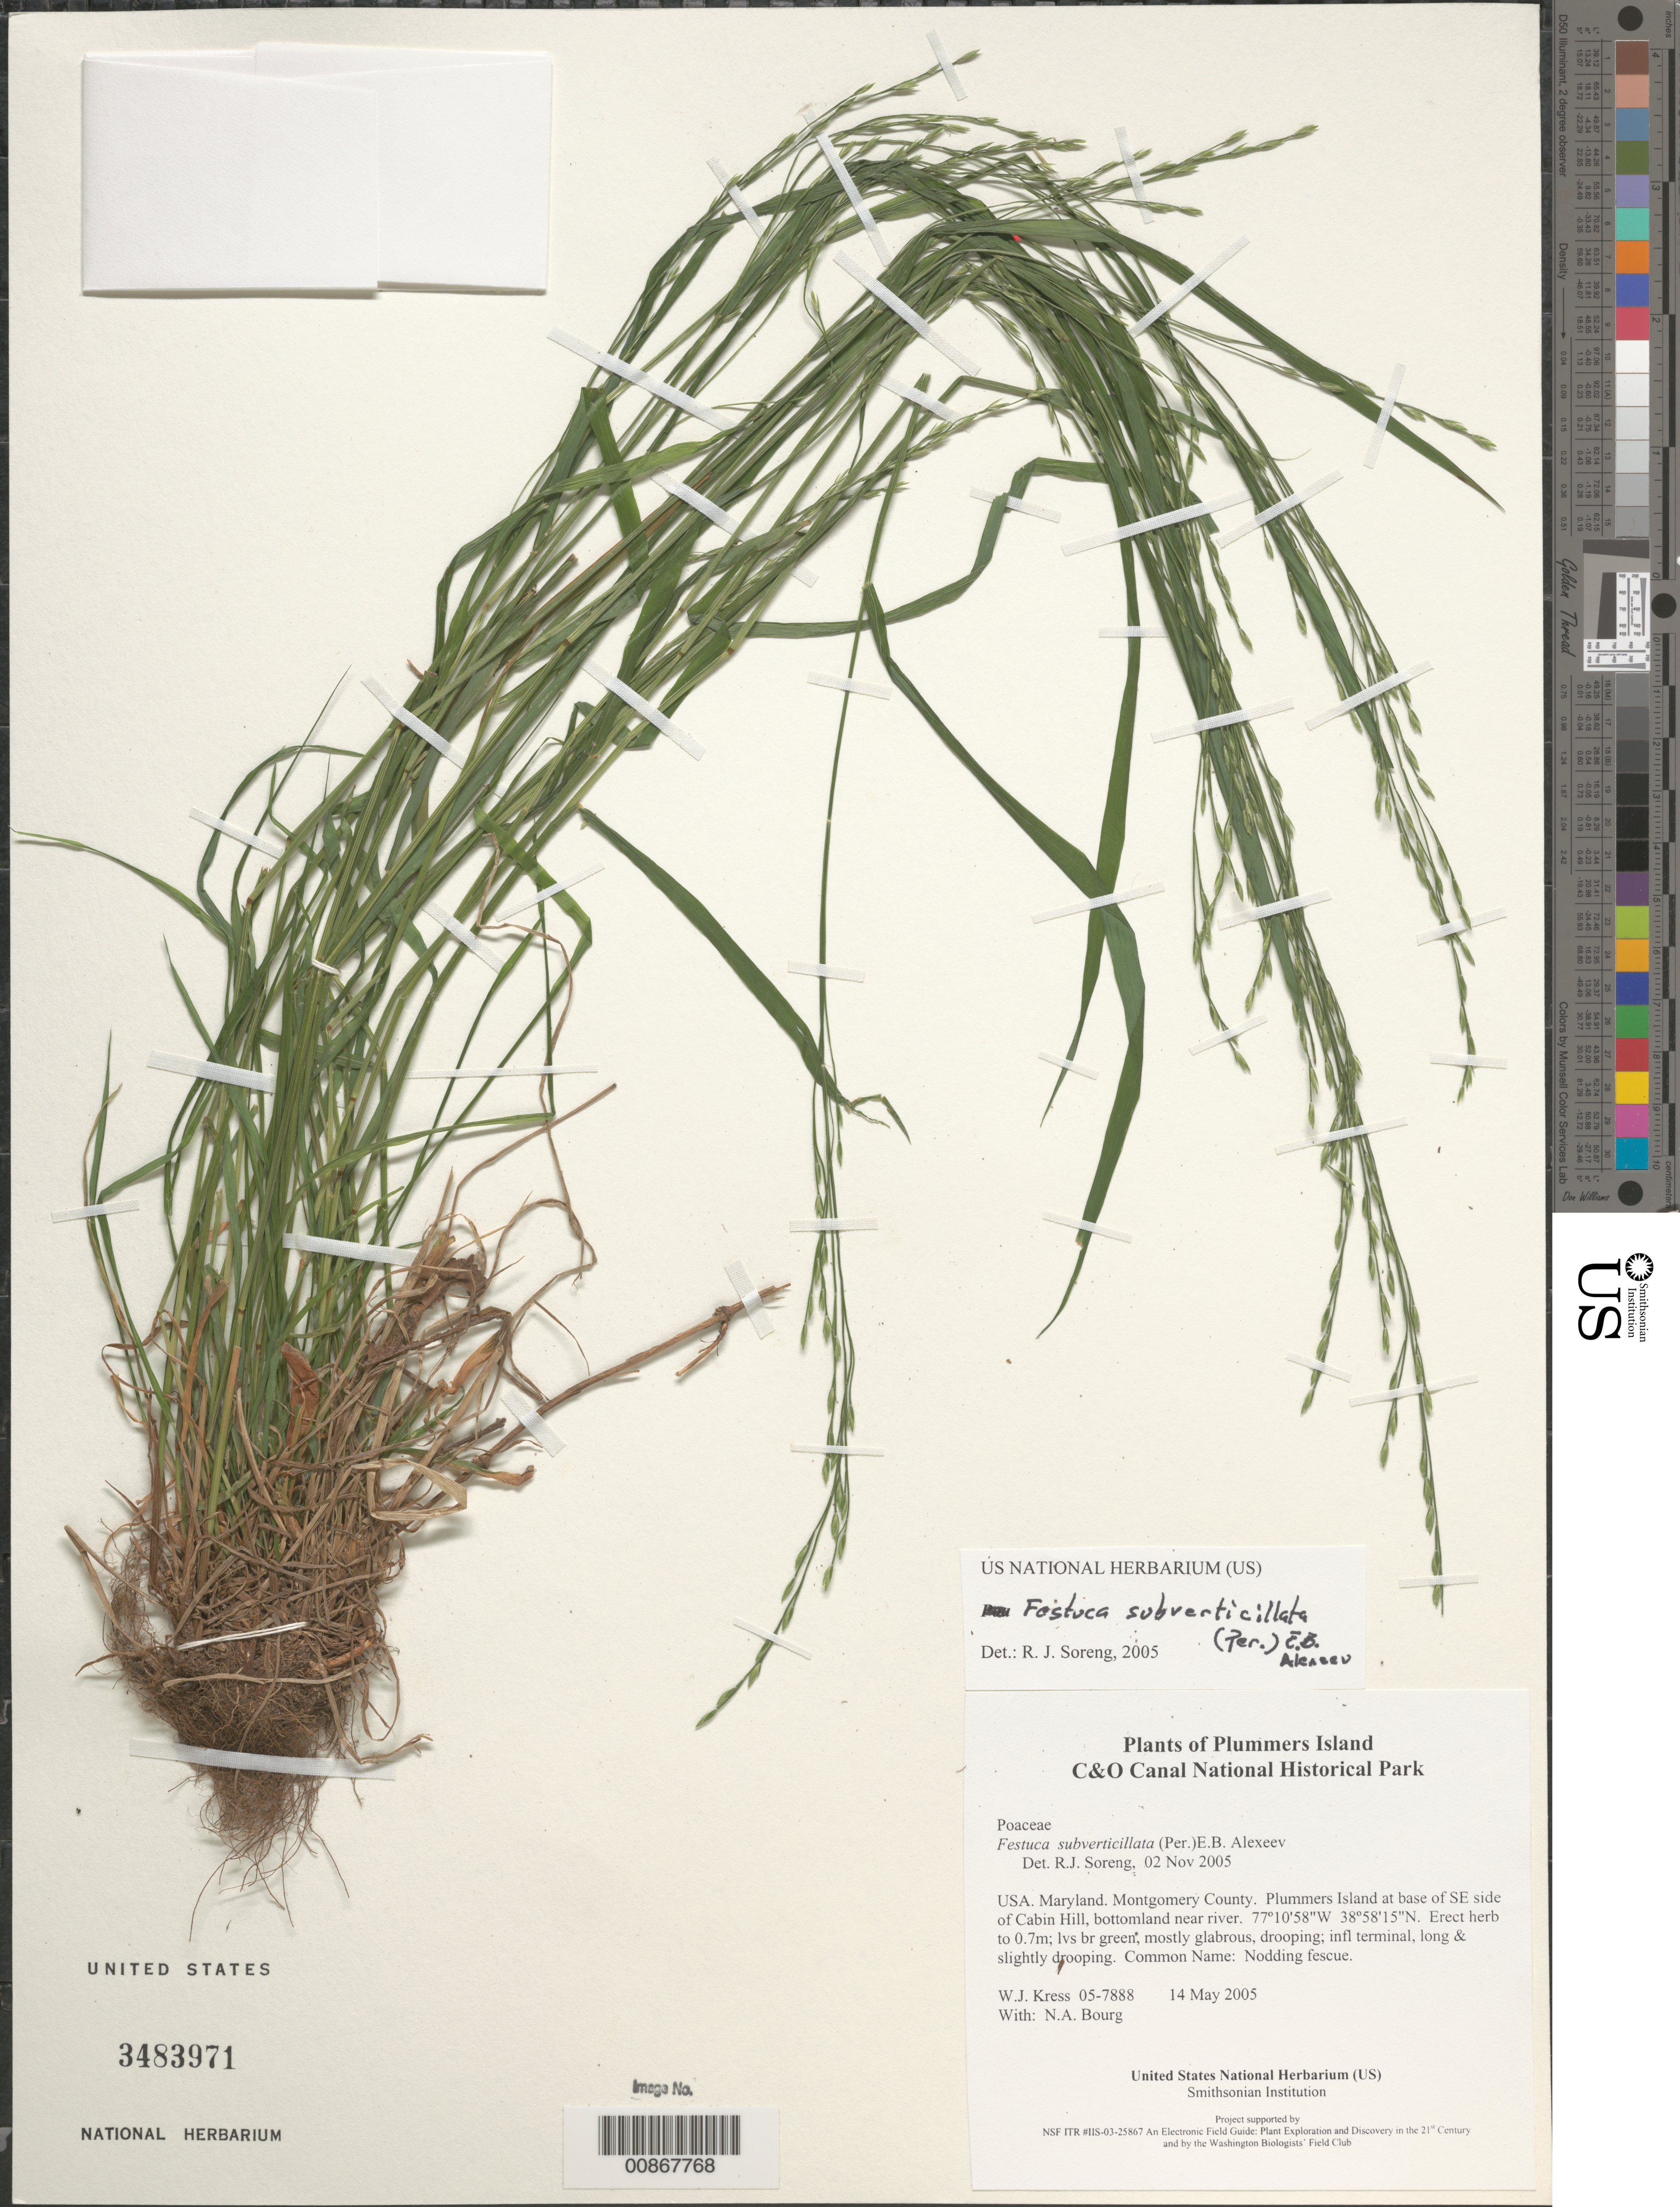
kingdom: Plantae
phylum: Tracheophyta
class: Liliopsida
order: Poales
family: Poaceae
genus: Festuca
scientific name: Festuca subverticillata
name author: (Pers.) E.B. Alexeev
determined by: Soreng, Robert J., Research Associate (BOT), Smithsonian Institution - National Museum of Natural History (UNITED STATES)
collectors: W. J. Kress & N. A. Bourg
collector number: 05-7888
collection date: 2005-05-14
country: United States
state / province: Maryland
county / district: Montgomery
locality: Chesapeake and Ohio Canal National Historical Park, Plummers Island at base of SE side of Cabin Hill, bottomland near river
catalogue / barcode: US 3483971